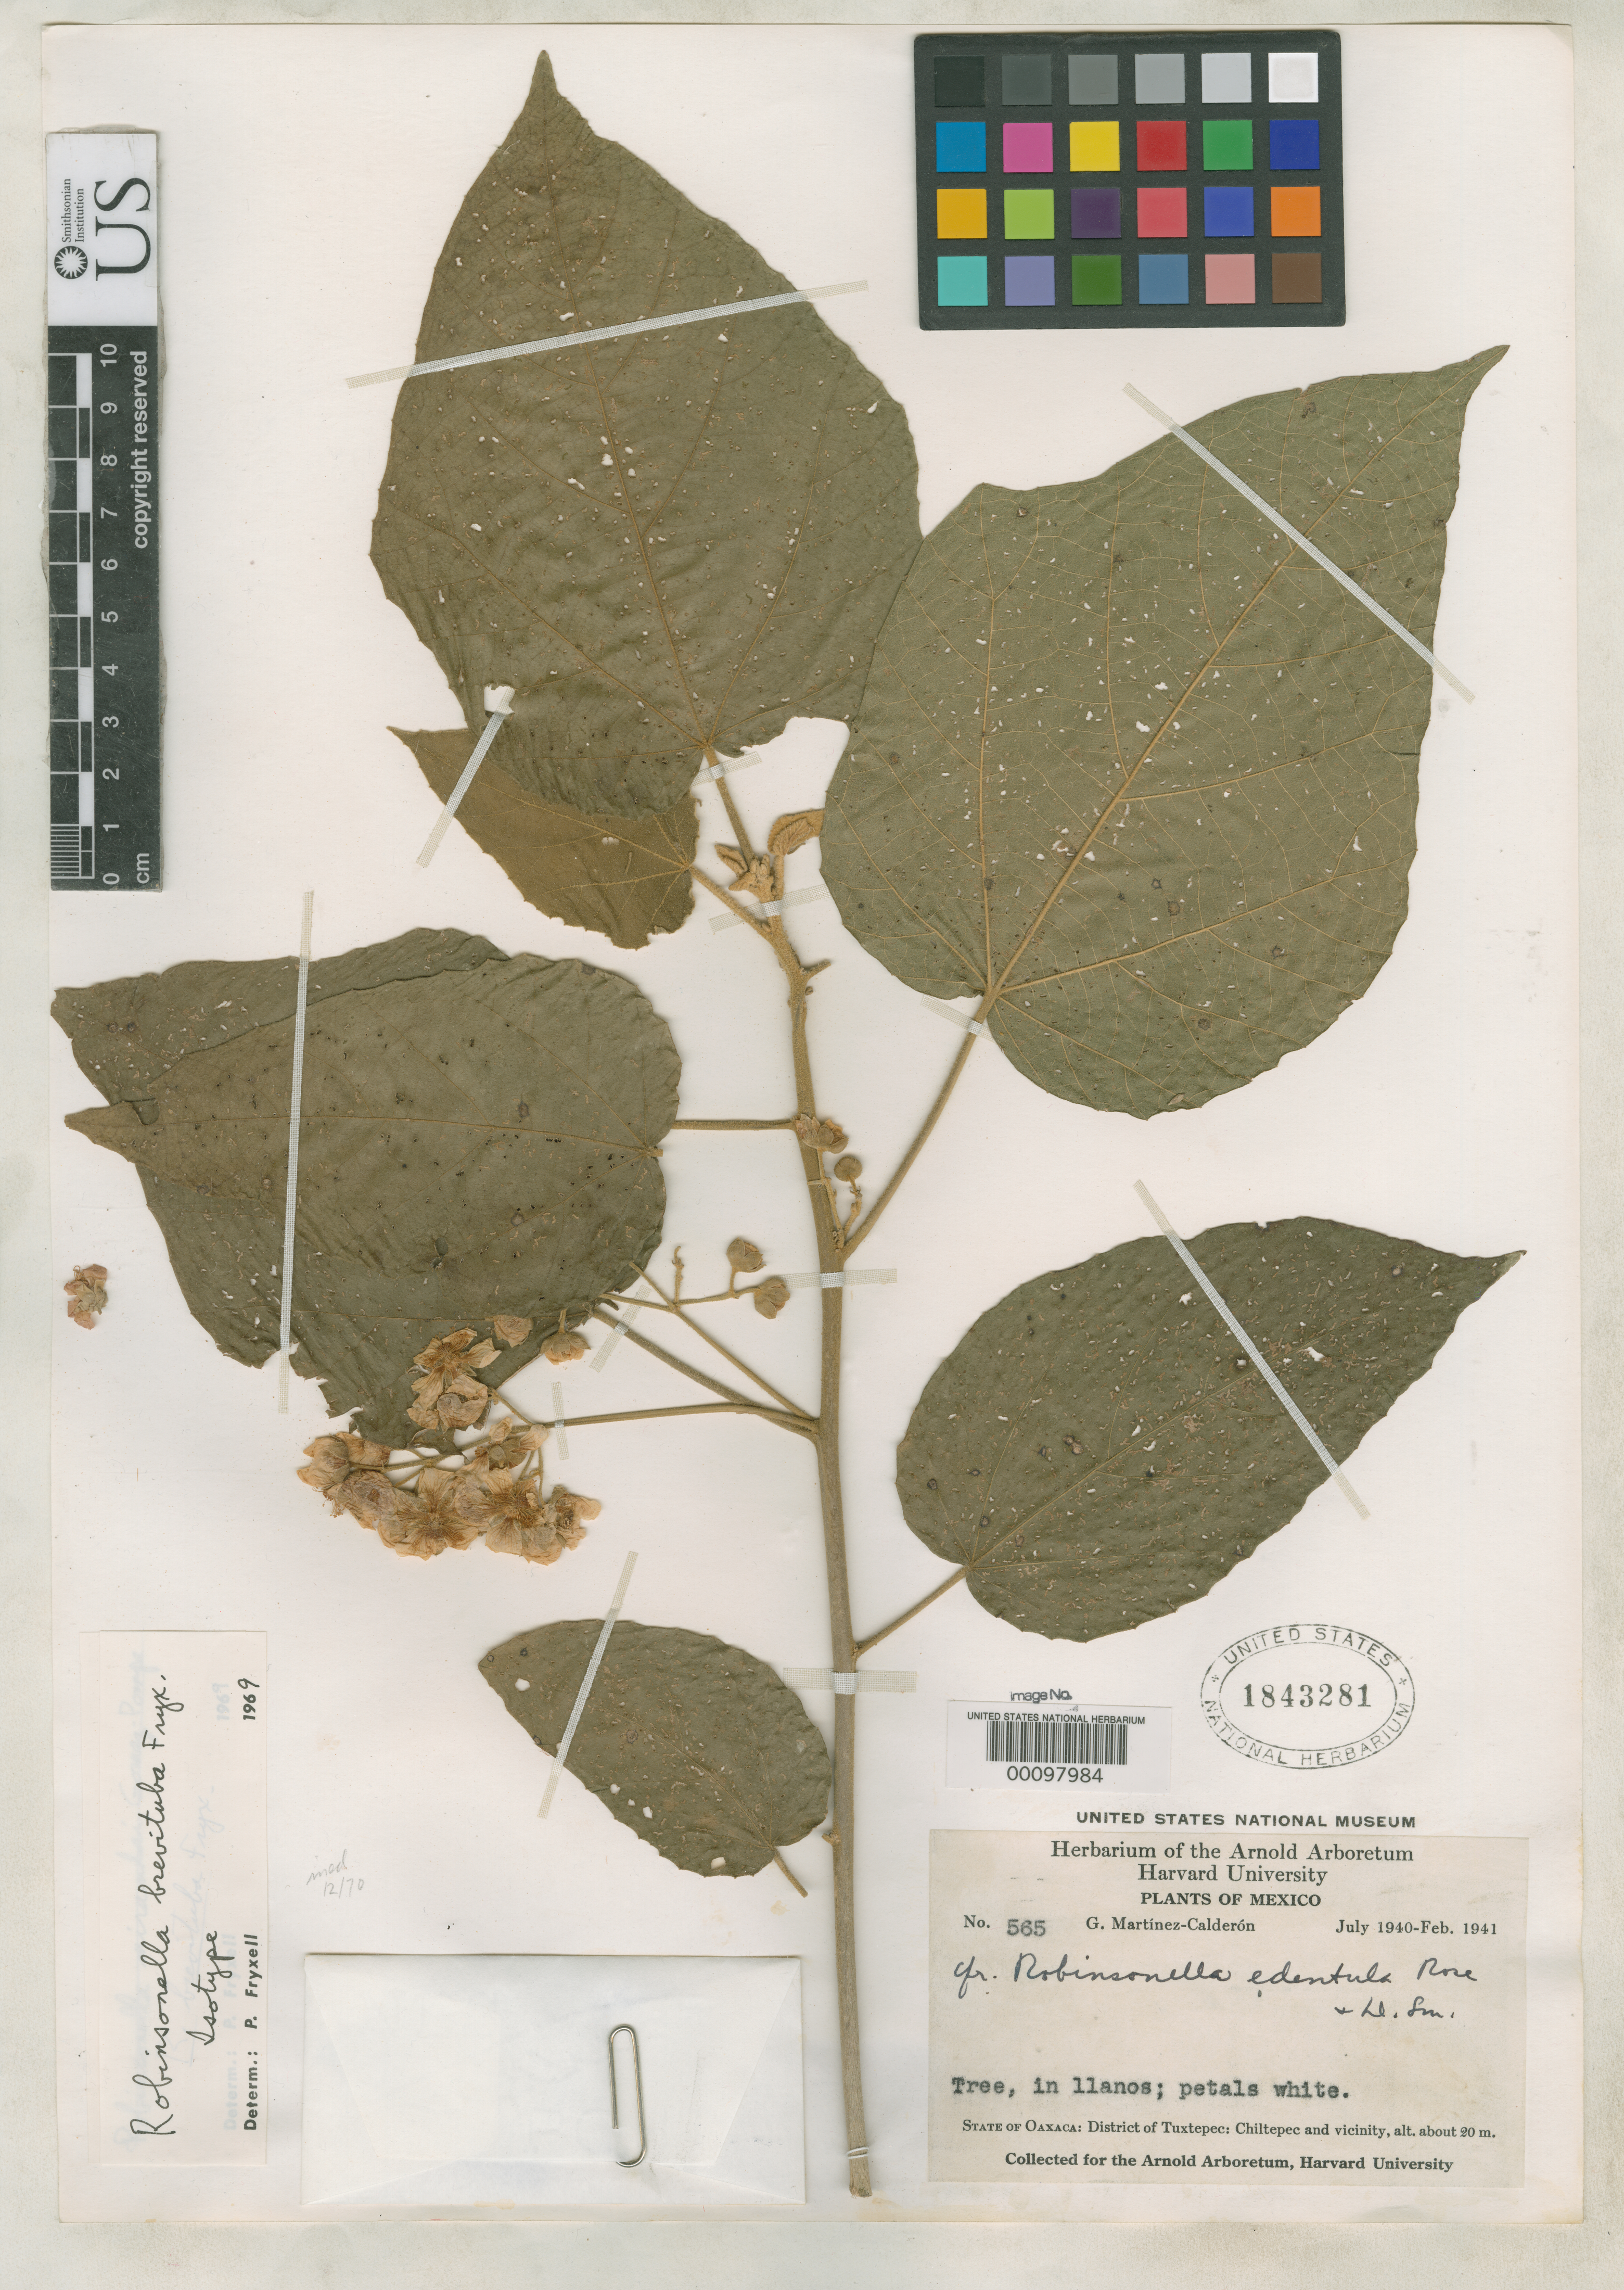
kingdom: Plantae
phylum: Tracheophyta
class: Magnoliopsida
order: Malvales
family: Malvaceae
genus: Robinsonella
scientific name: Robinsonella brevituba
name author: Fryxell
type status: Isotype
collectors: G. Martínez Calderón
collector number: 565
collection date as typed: Jul 1940 to -- Feb 1941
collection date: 1940-07/1941-02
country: Mexico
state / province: Oaxaca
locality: Tuxtepec, Chiltepec and vicinity.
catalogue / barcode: US 1843281